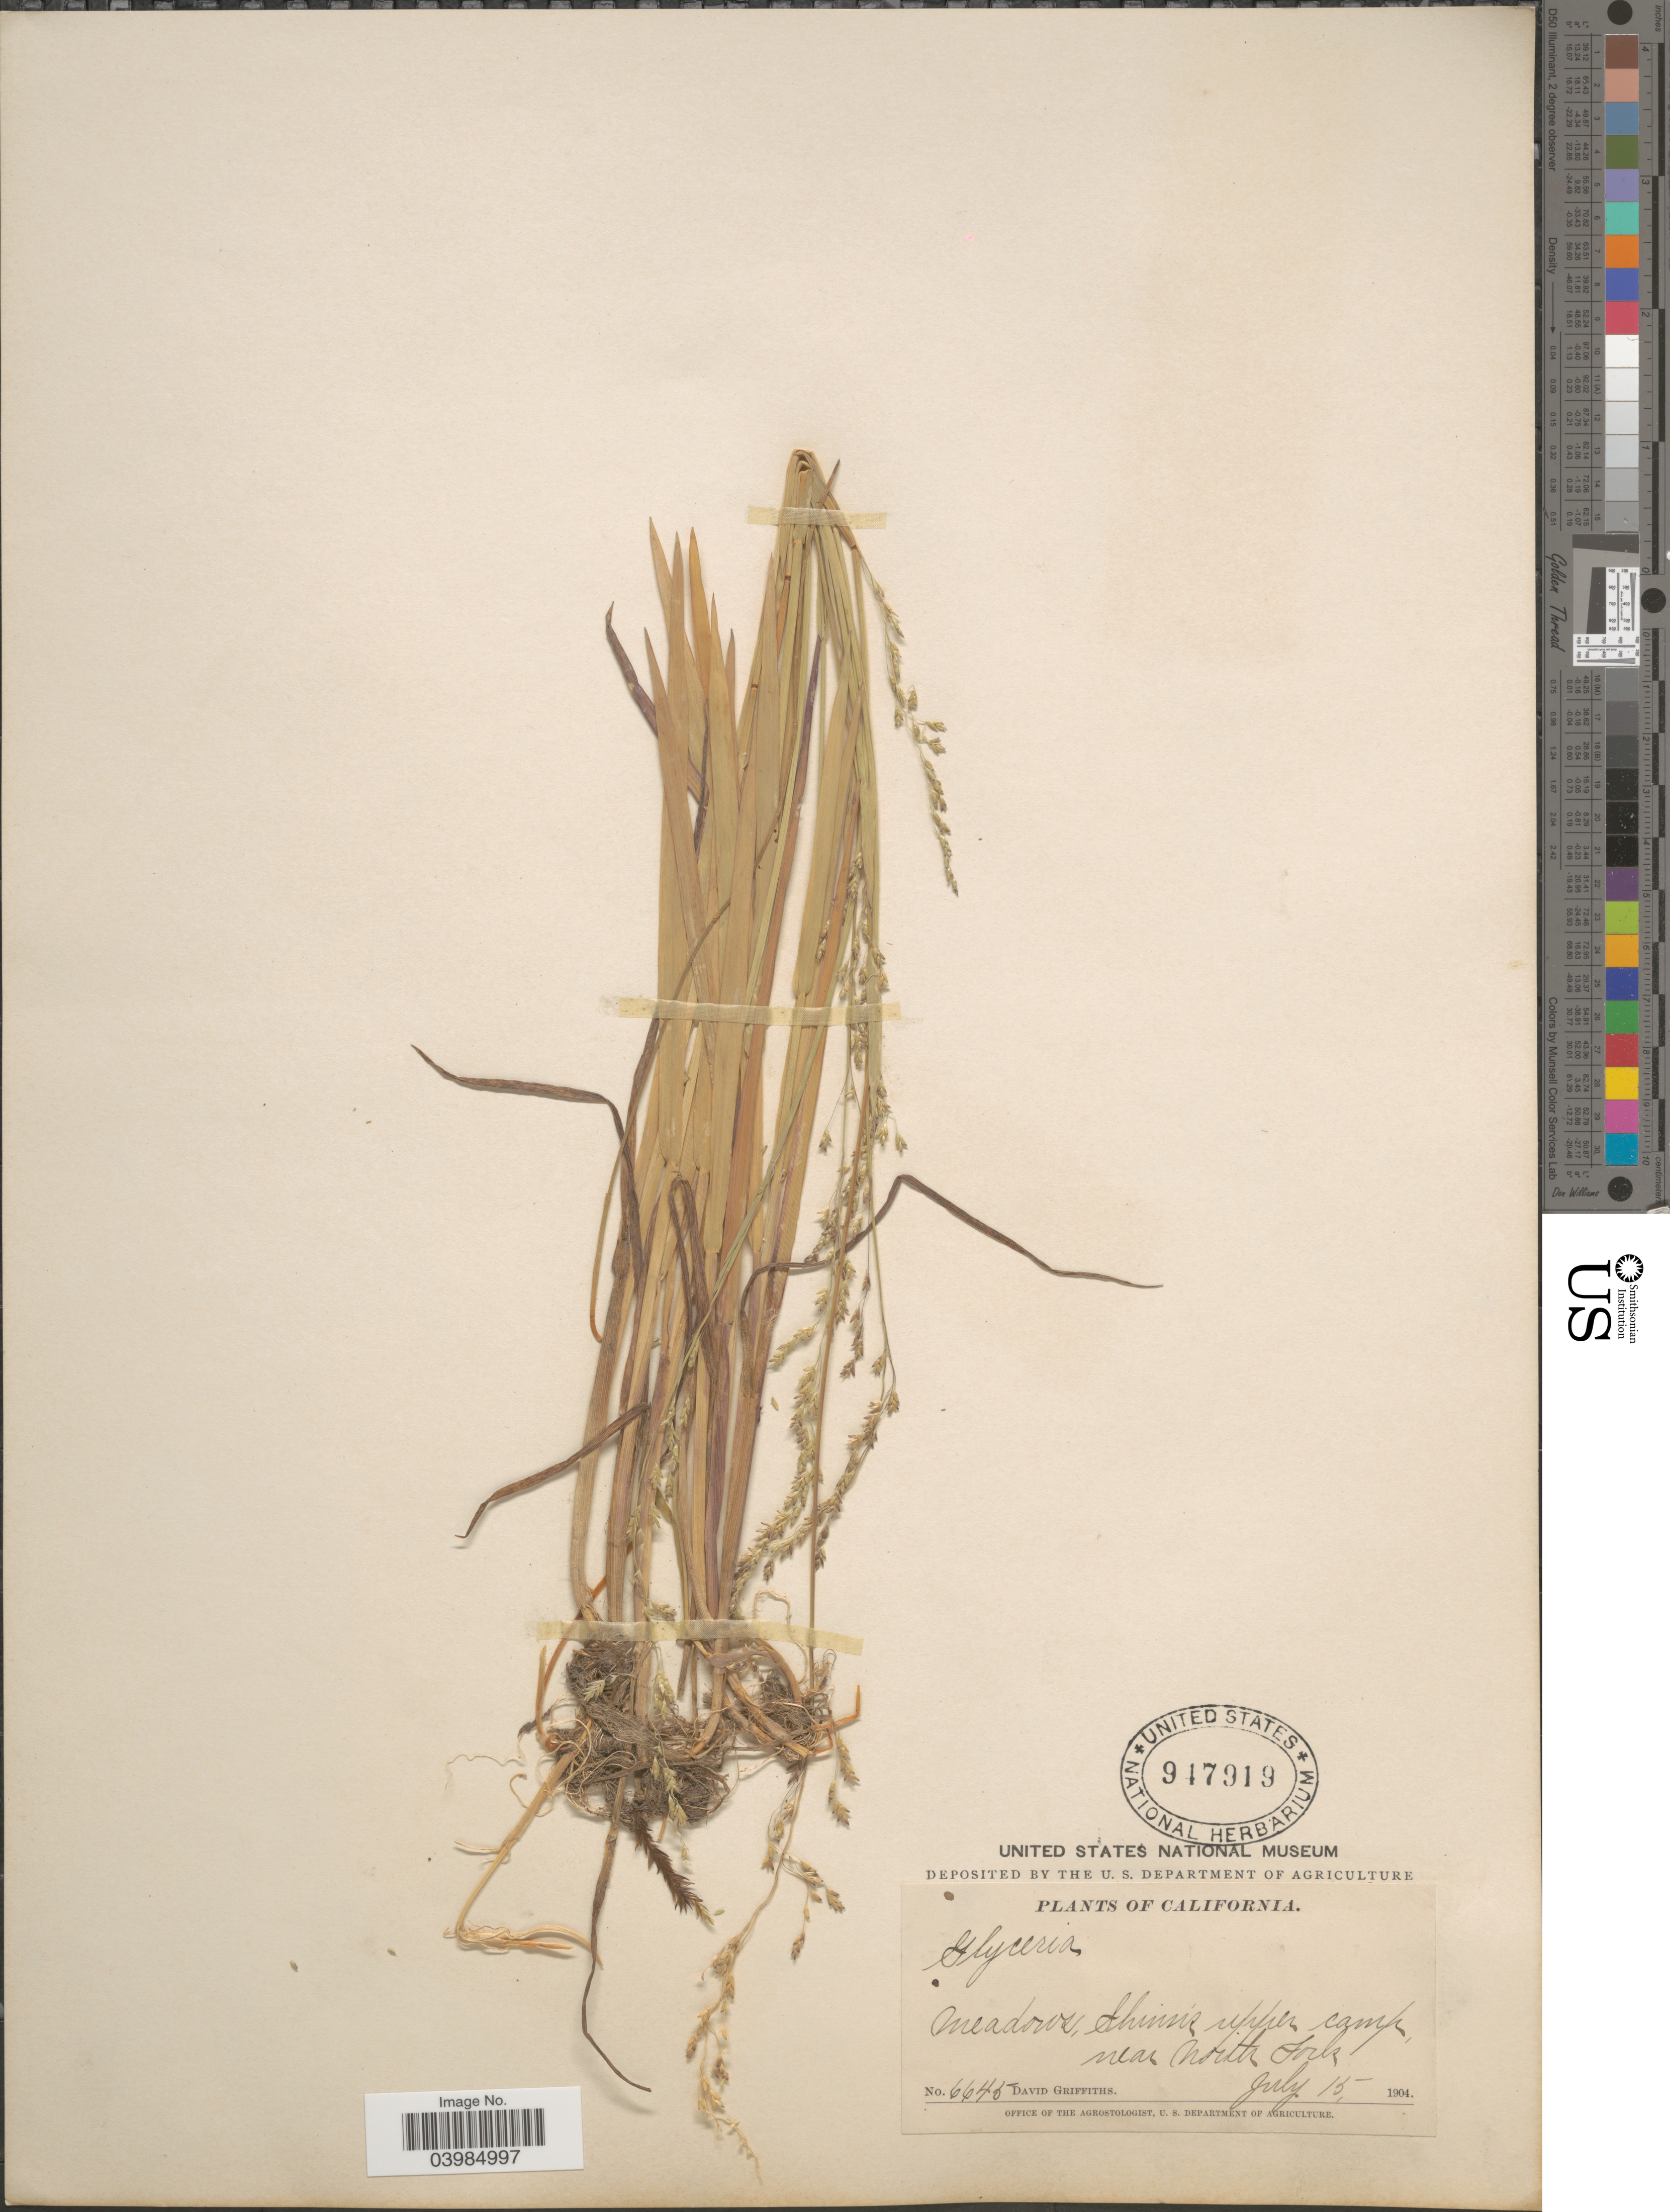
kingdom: Plantae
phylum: Tracheophyta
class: Liliopsida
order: Poales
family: Poaceae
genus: Glyceria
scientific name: Glyceria sp.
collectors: D. Griffiths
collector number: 6645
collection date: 1904-07-15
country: United States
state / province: California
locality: Shinn's upper camp, near North Fork.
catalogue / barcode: US 947919